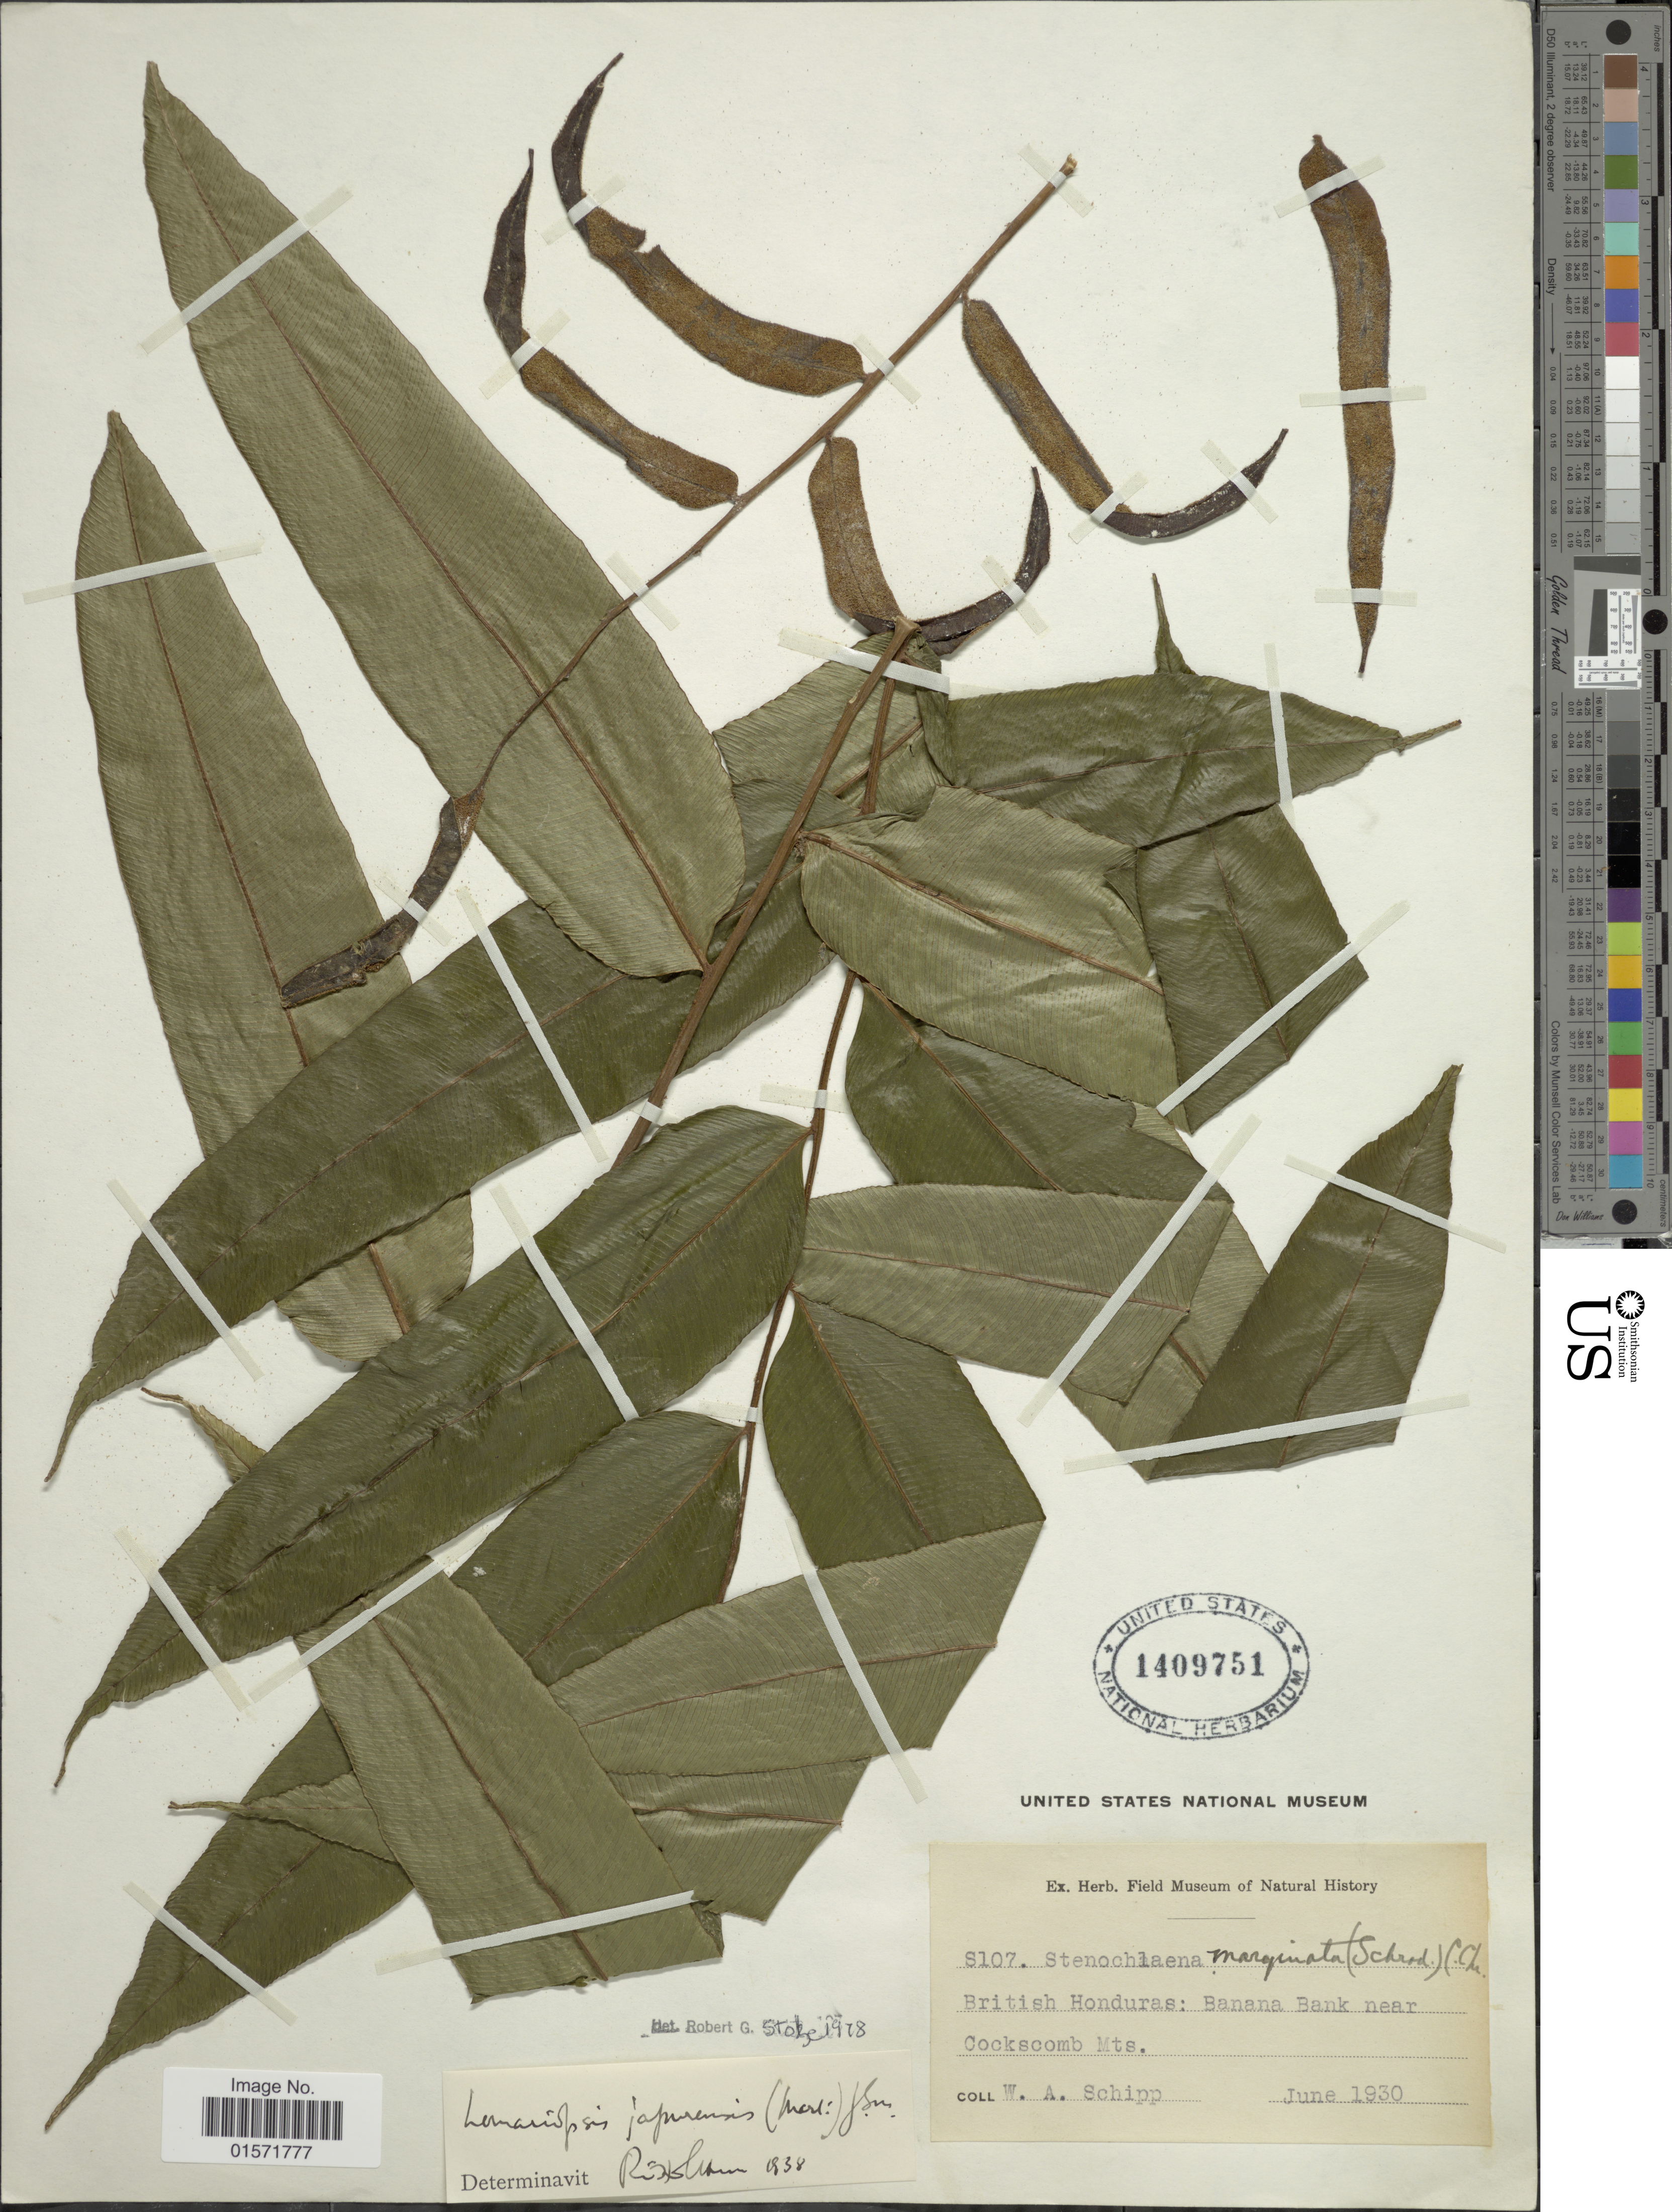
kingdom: Plantae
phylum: Tracheophyta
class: Polypodiopsida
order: Polypodiales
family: Lomariopsidaceae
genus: Lomariopsis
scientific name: Lomariopsis japurensis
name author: (Mart.) J. Sm.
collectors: W. Schipp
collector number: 8107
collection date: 1930-06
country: Belize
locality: British Honduras: Banana Bank near Cockscomb Mts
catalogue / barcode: US 1409751